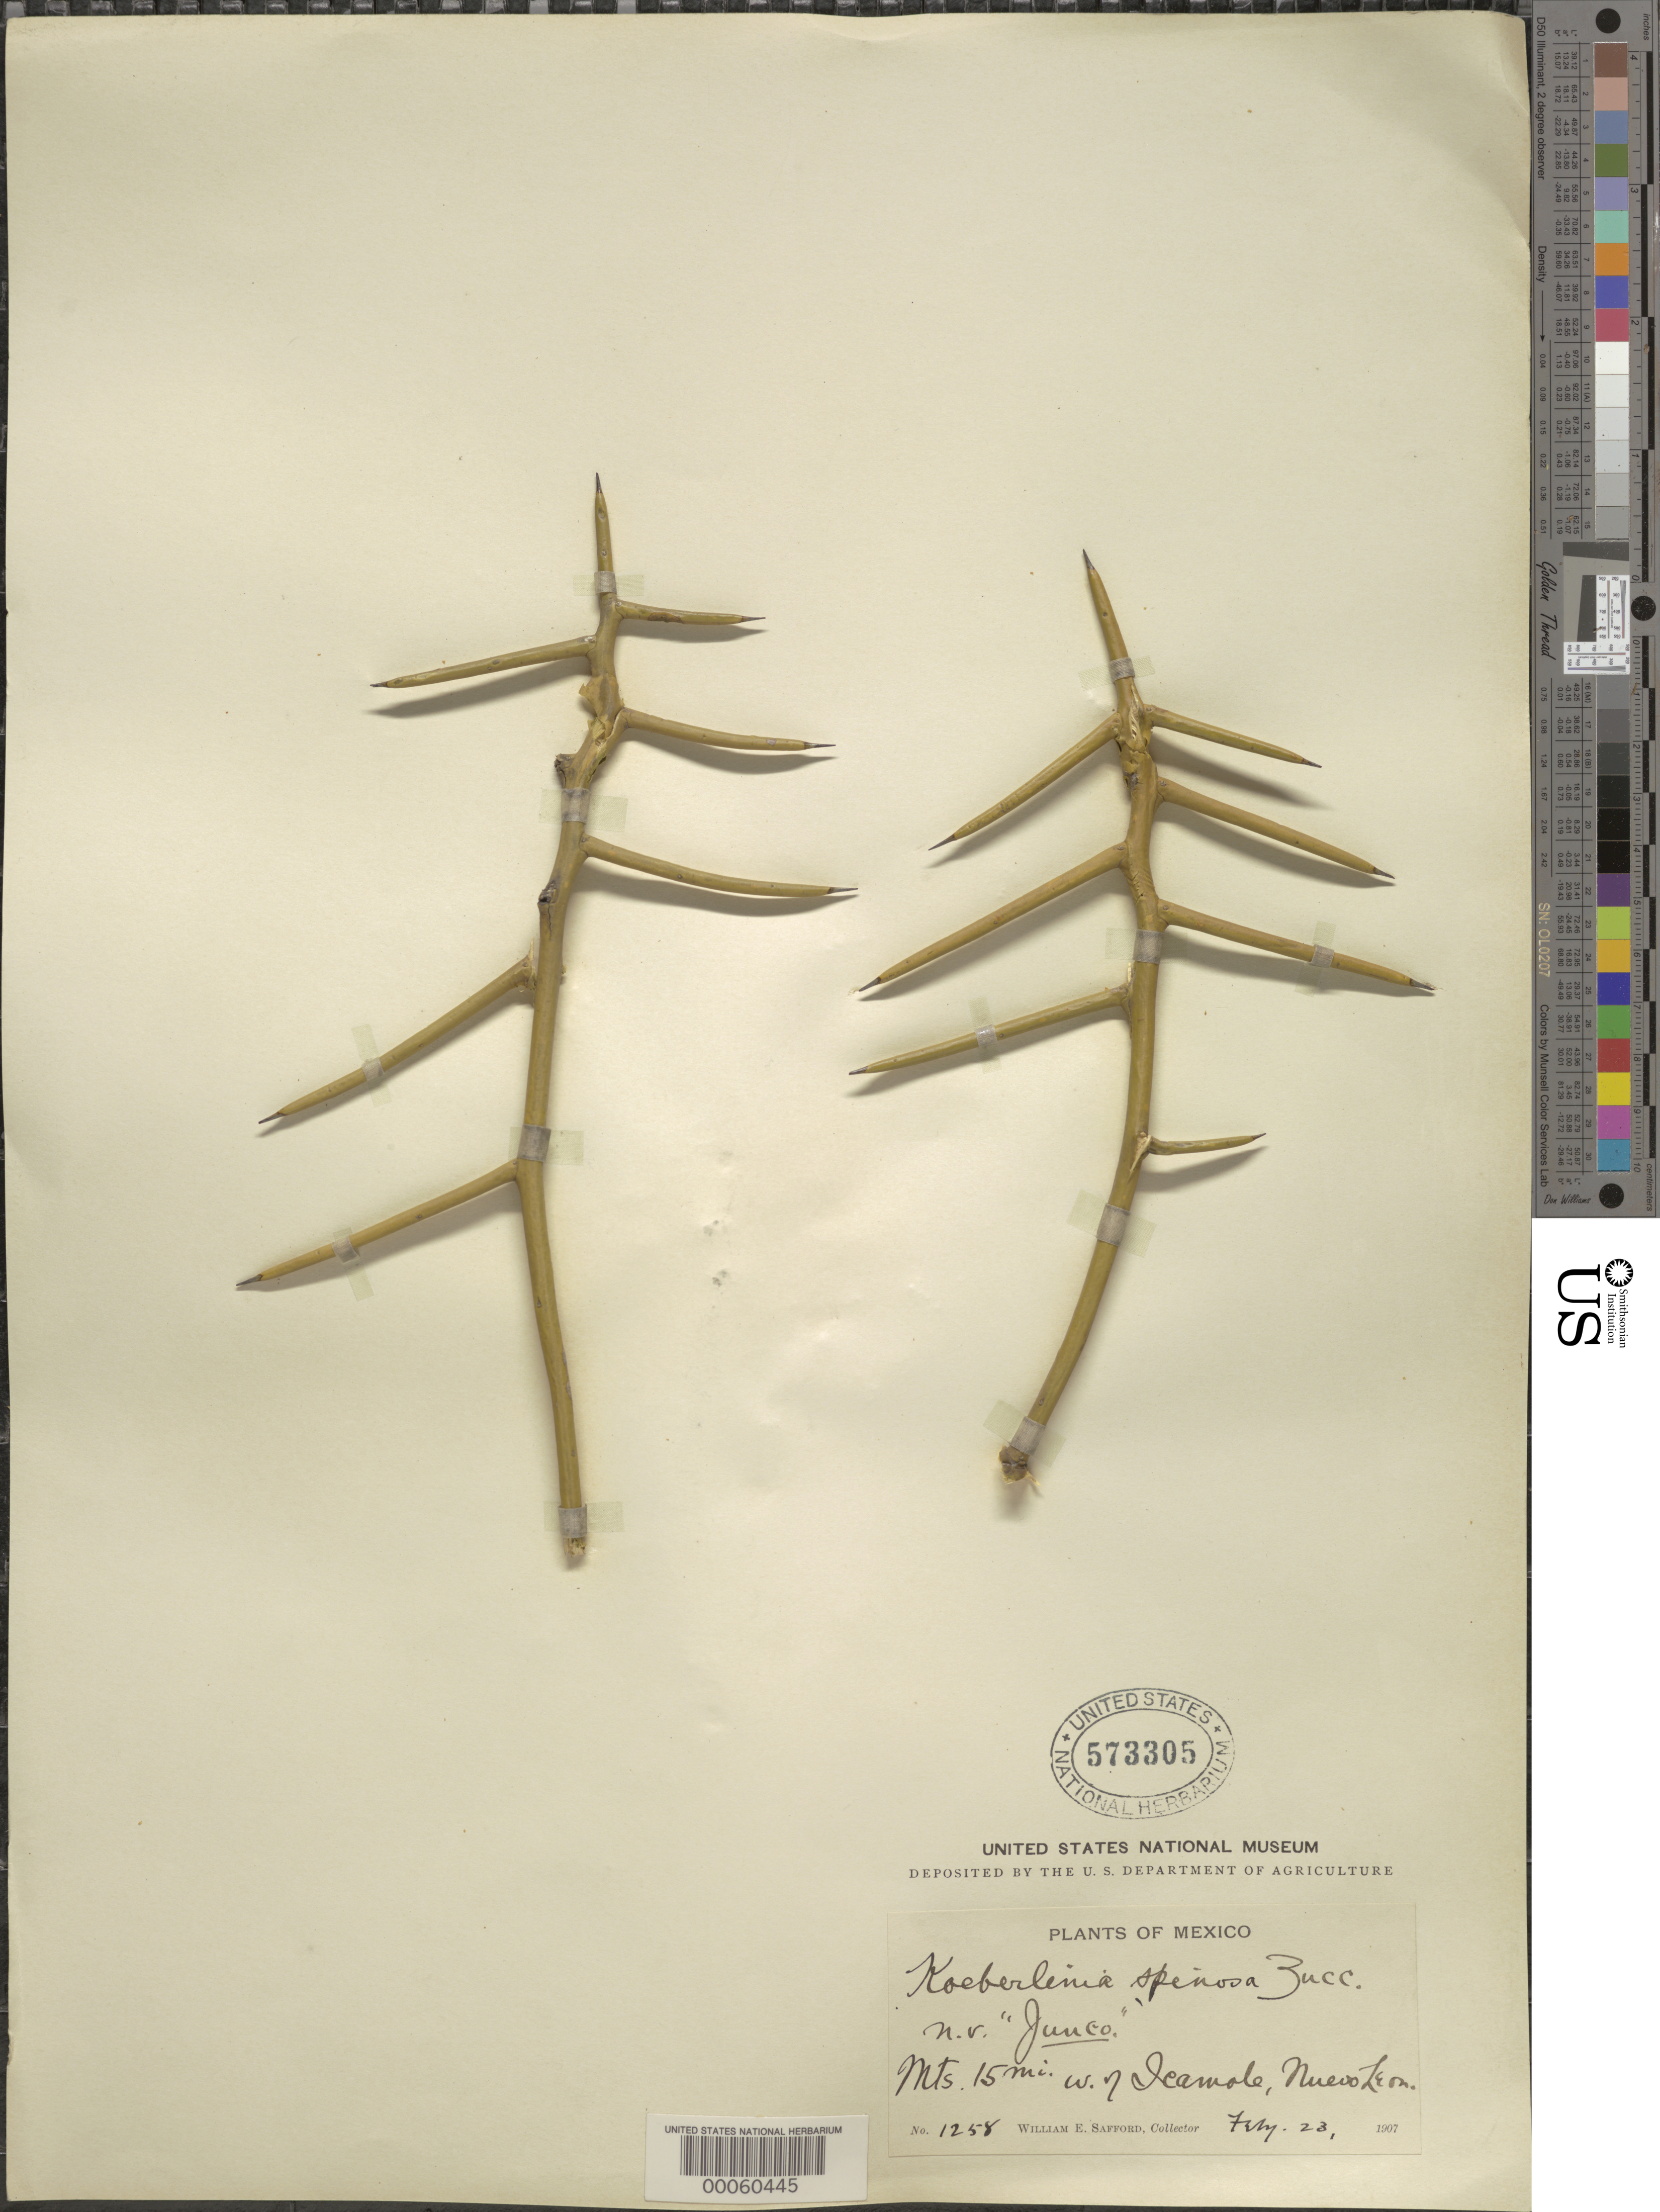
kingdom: Plantae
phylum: Tracheophyta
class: Magnoliopsida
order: Brassicales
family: Koeberliniaceae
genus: Koeberlinia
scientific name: Koeberlinia spinosa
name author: Zucc.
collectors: W. E. Safford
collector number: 1258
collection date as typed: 23 Feb 1907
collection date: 1907-02-23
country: Mexico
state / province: Nuevo León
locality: Mts. 15 mi. W of icamole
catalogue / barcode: US 573305